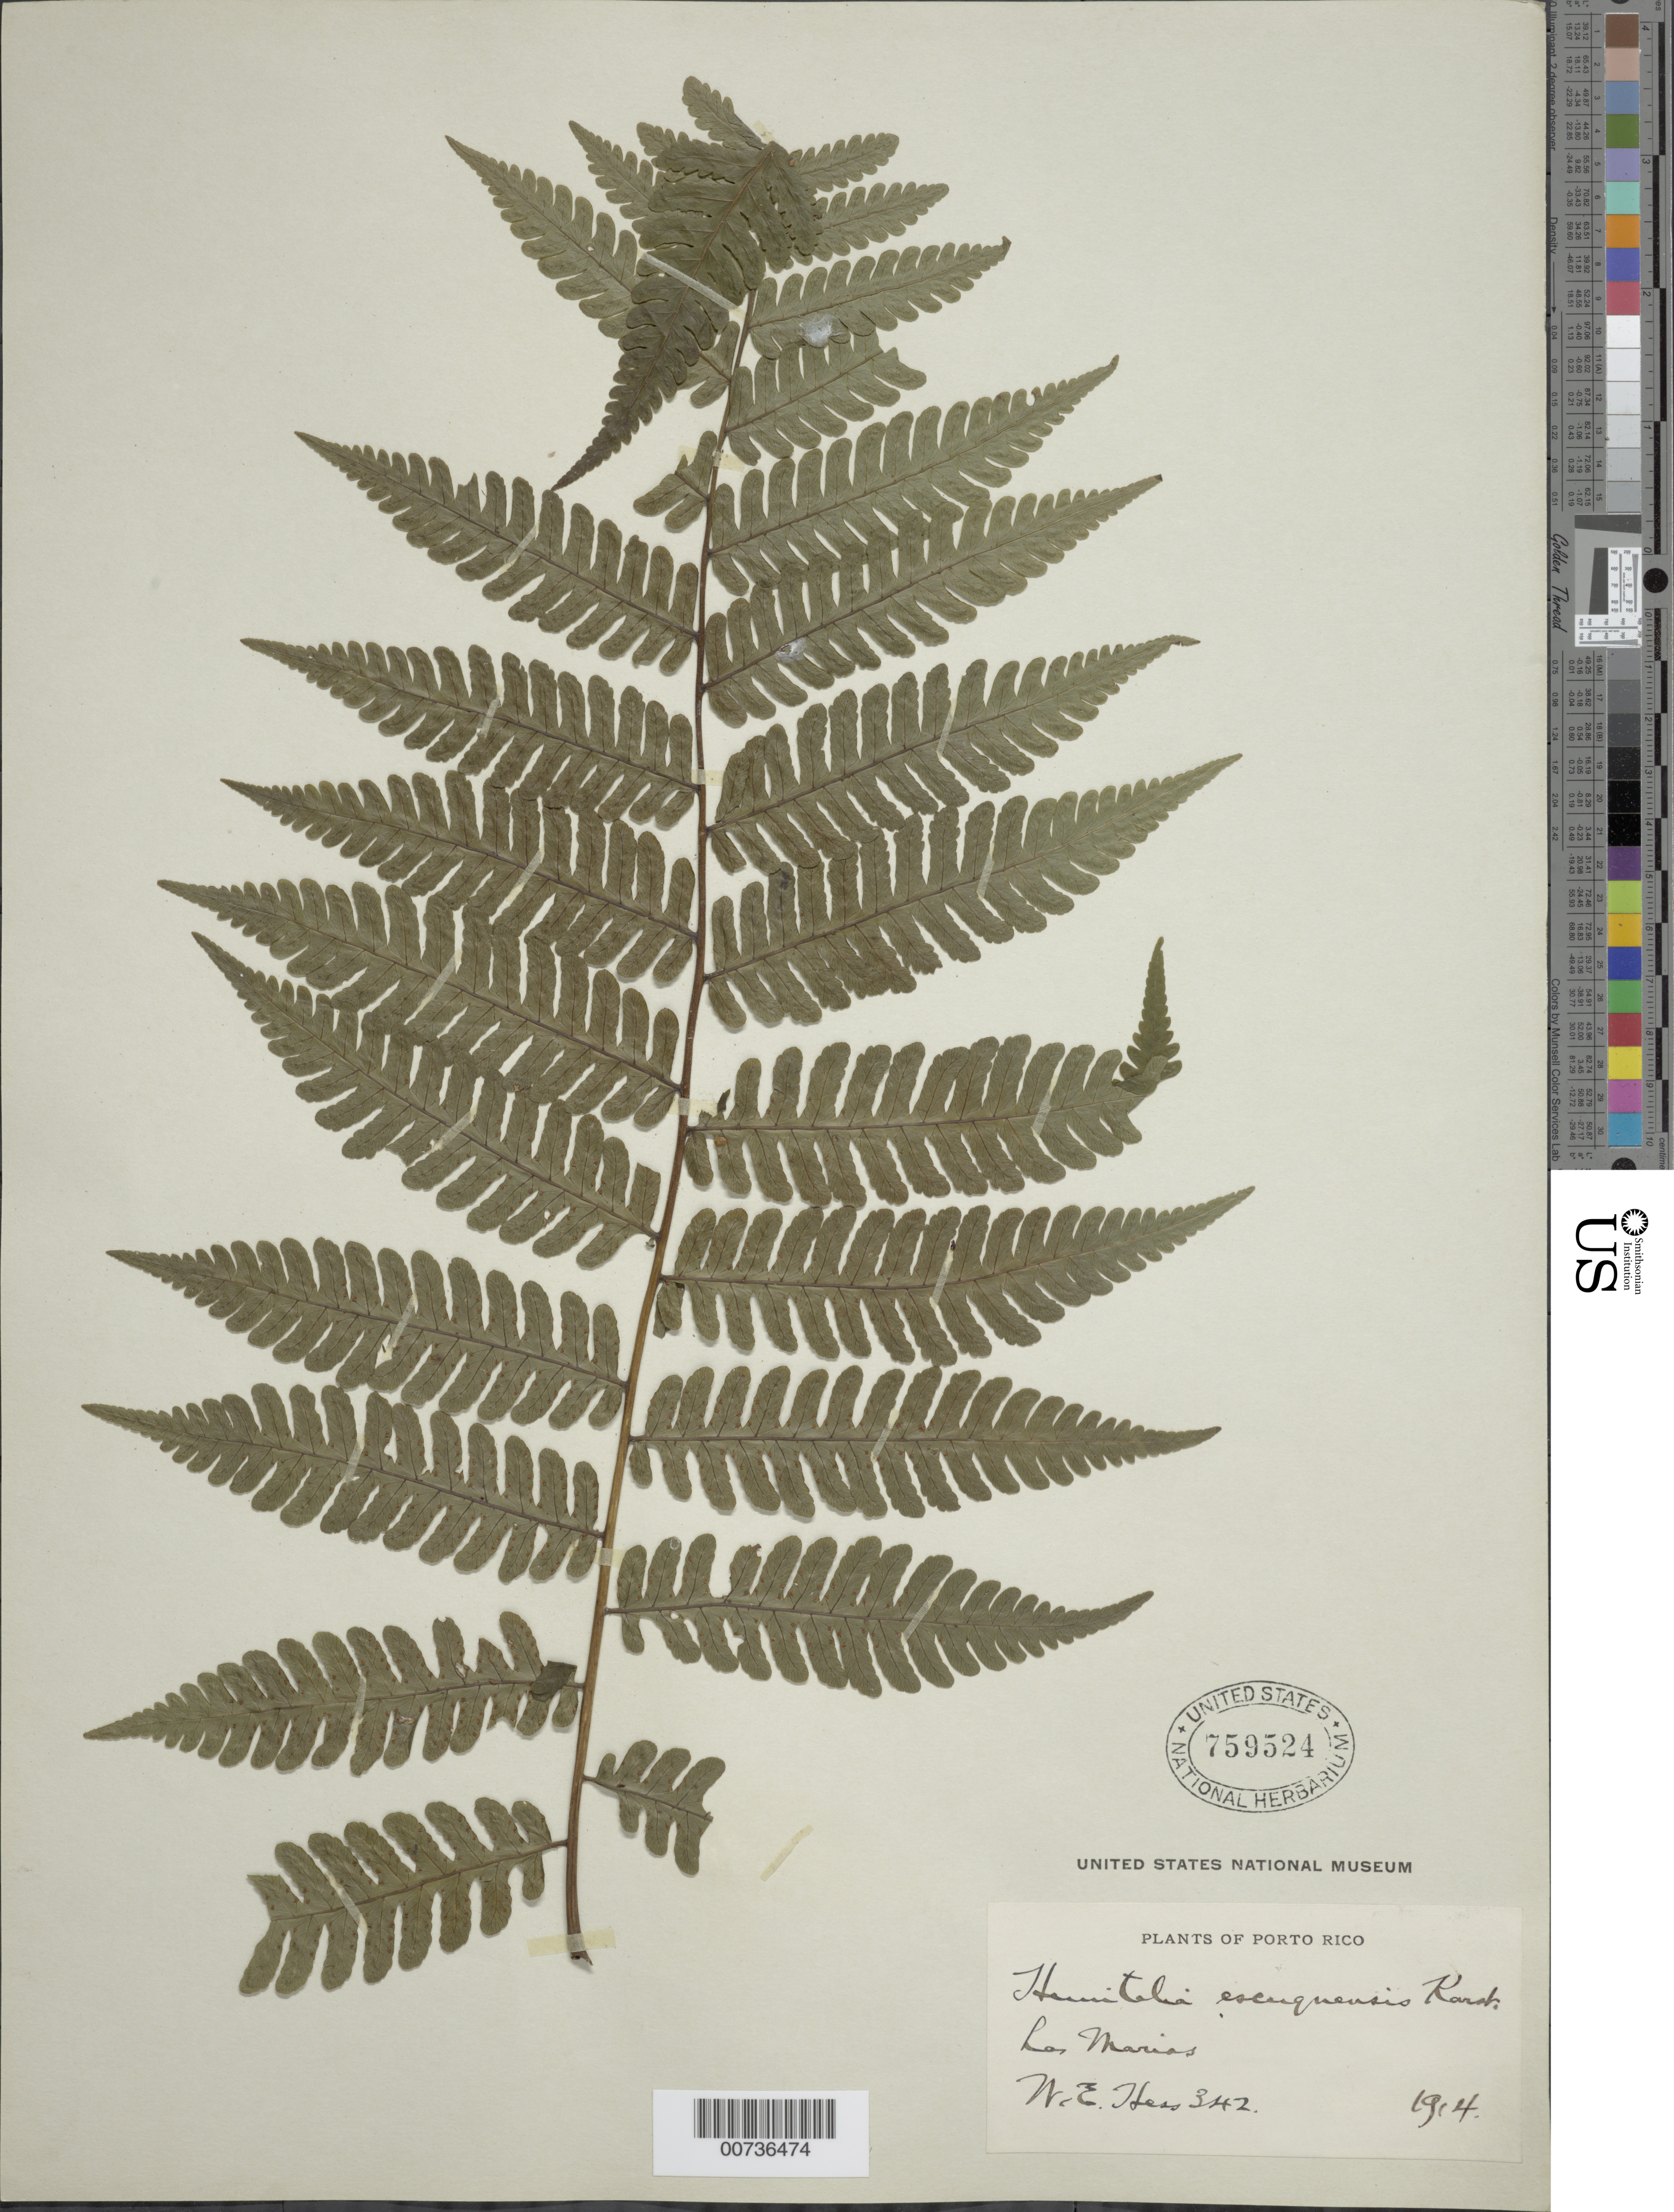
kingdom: Plantae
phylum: Tracheophyta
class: Polypodiopsida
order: Cyatheales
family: Cyatheaceae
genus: Cyathea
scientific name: Cyathea andina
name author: Domin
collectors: W. Hess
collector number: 342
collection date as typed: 1914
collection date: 1914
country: Puerto Rico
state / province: Las Marías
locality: Las Marias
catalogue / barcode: US 759524